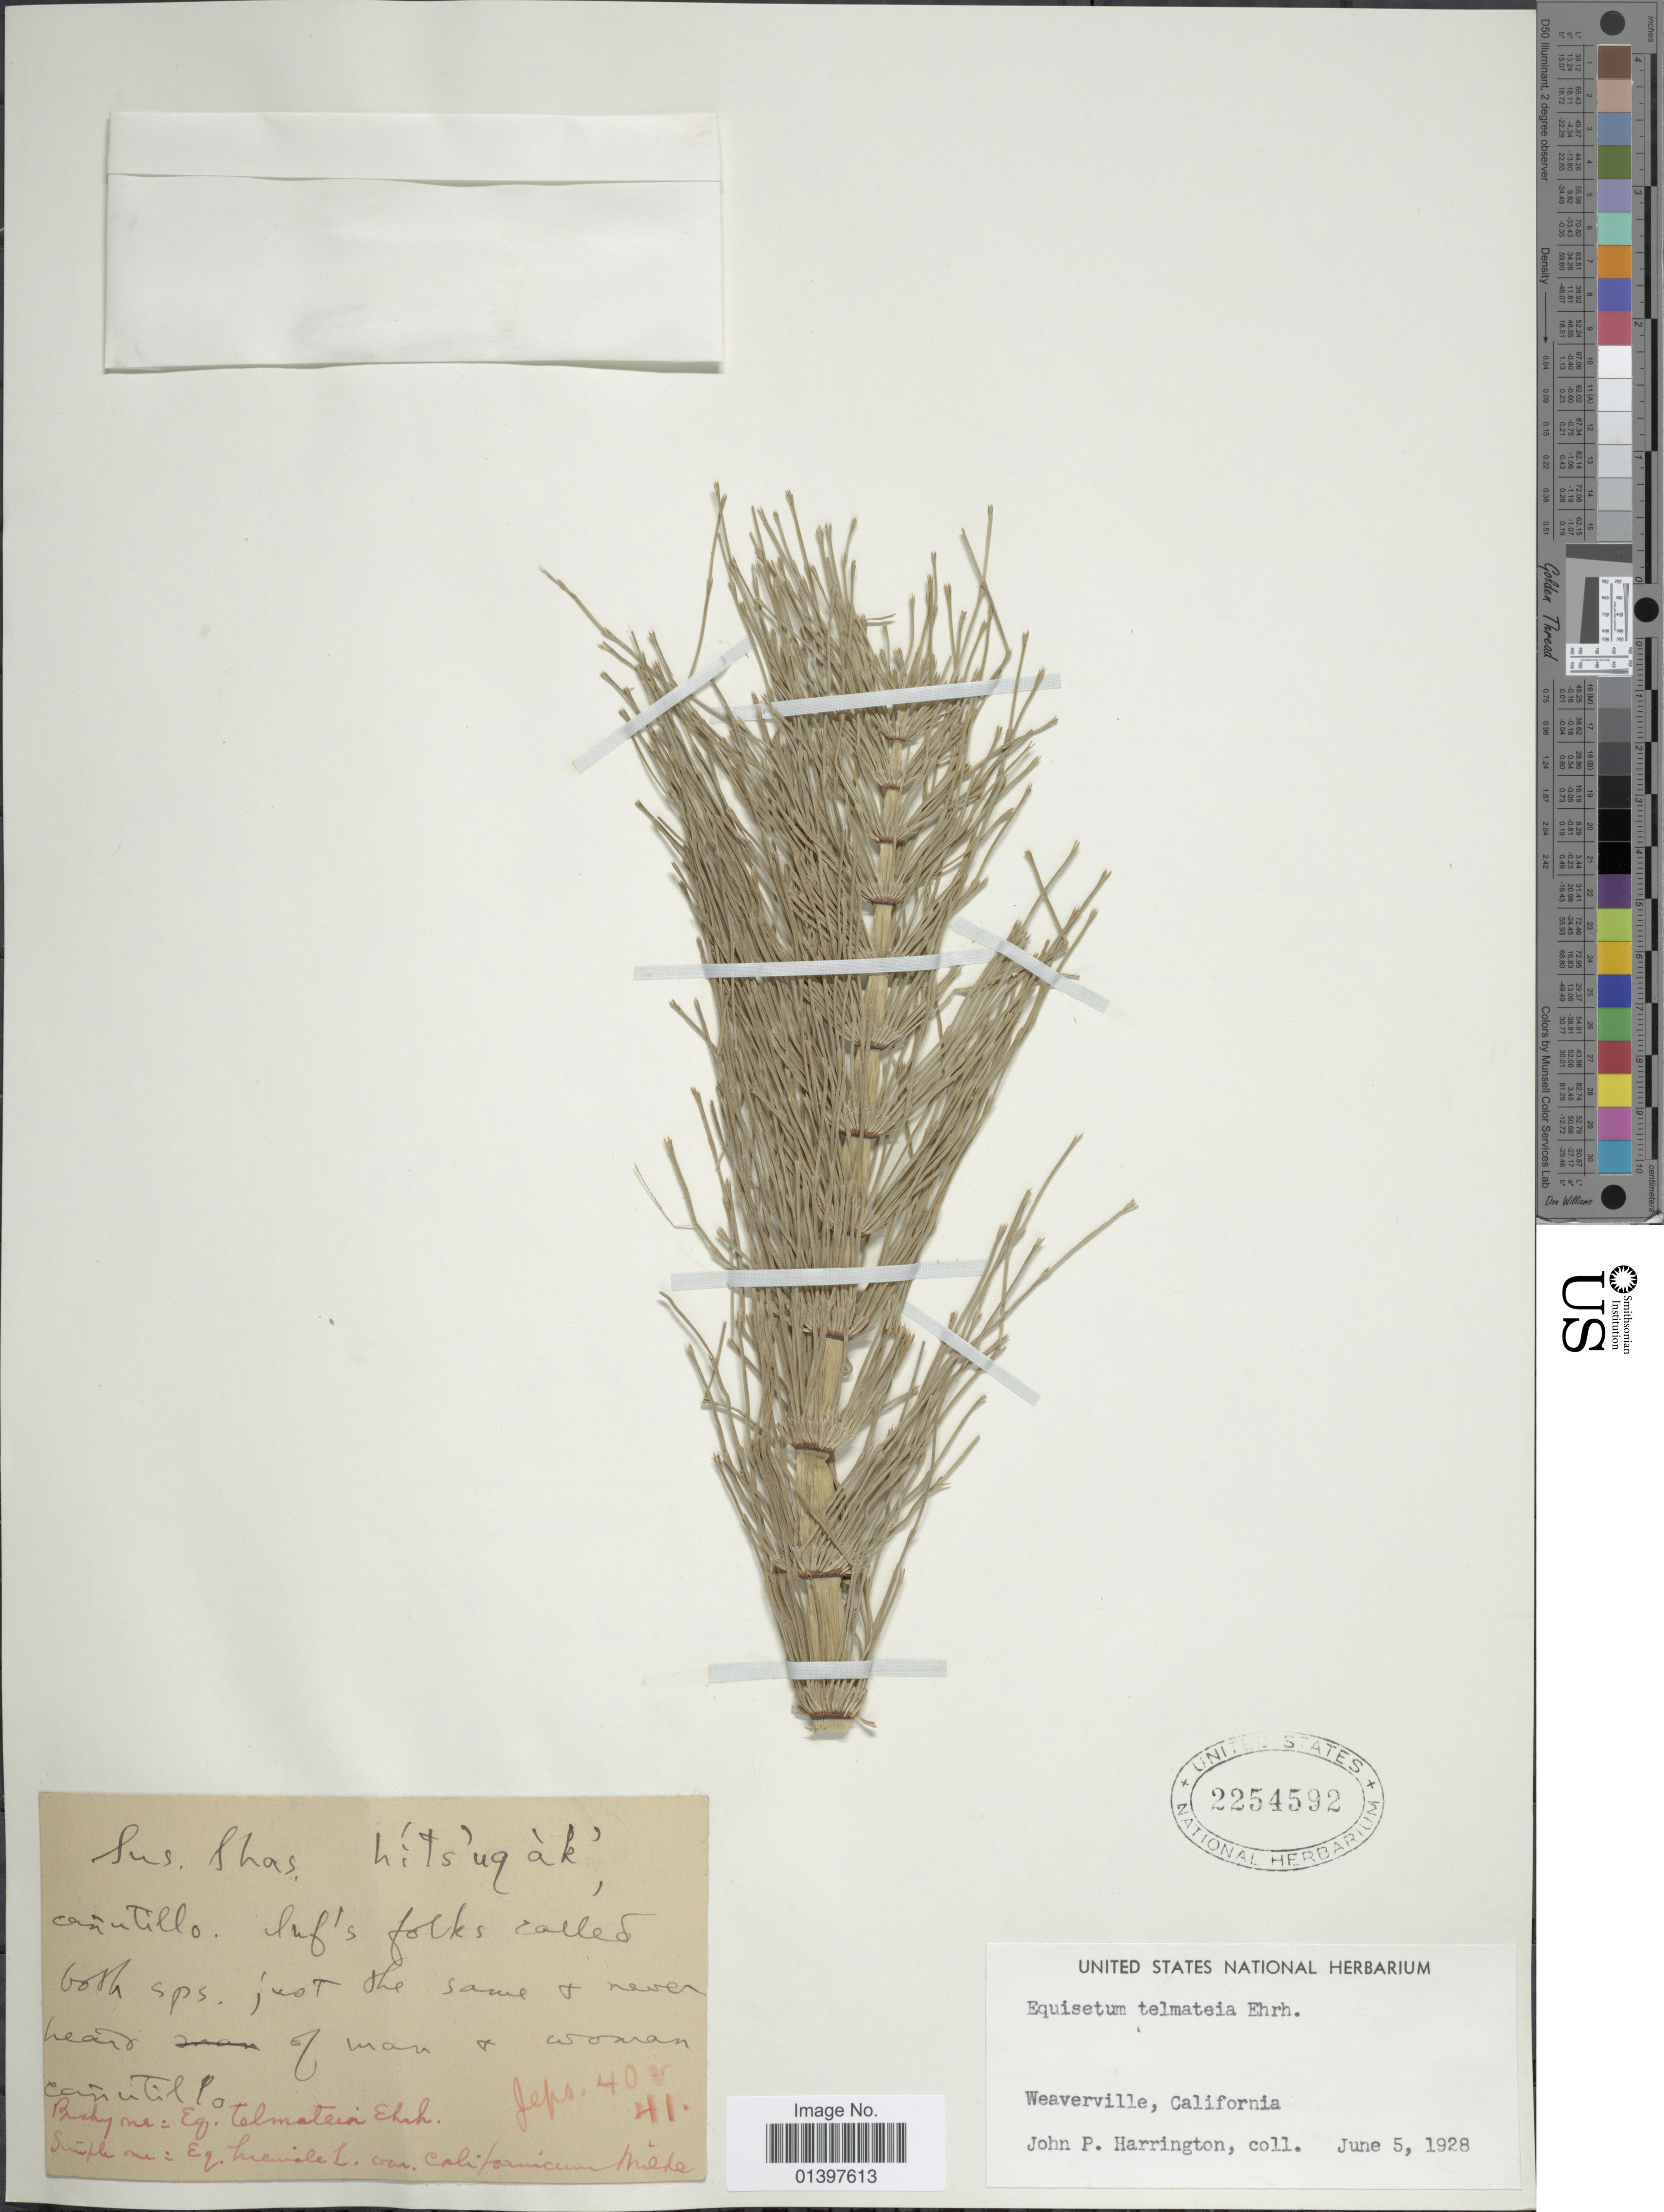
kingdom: Plantae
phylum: Tracheophyta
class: Polypodiopsida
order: Equisetales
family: Equisetaceae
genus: Equisetum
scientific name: Equisetum telmateia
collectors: J. Harrington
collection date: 1928-06-05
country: United States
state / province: California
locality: Weaverville, California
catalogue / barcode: US 2254592